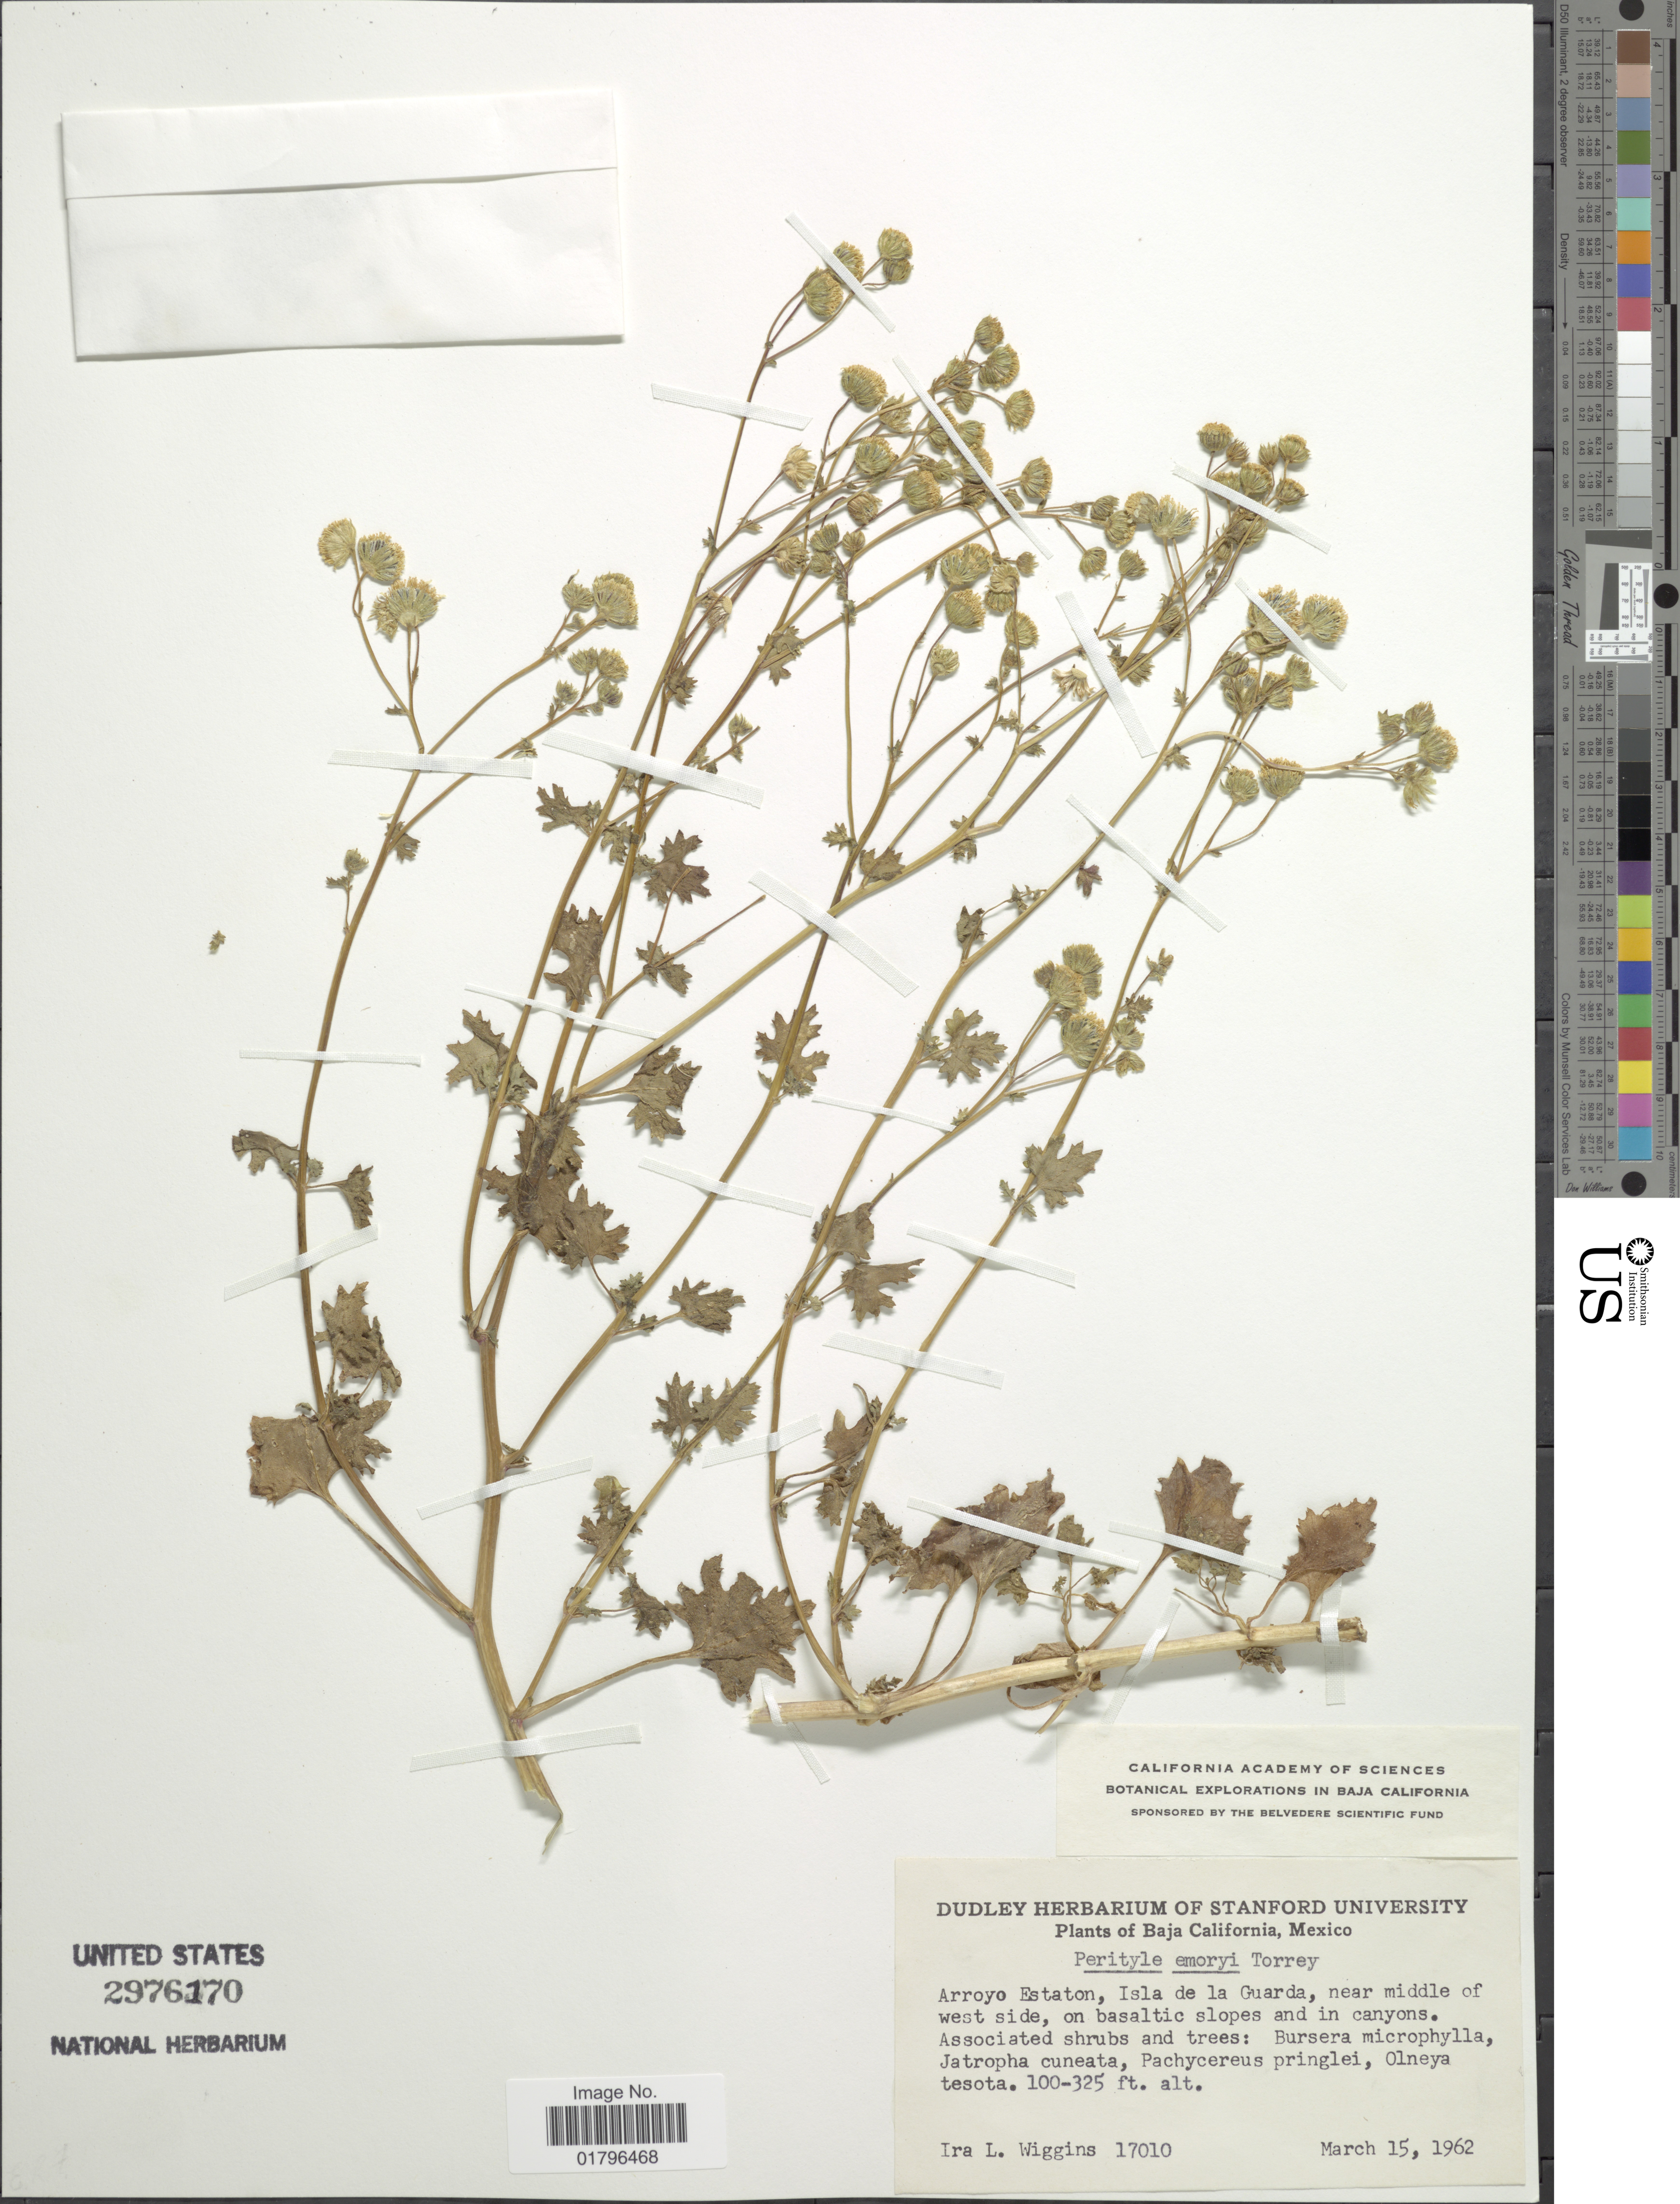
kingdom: Plantae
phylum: Tracheophyta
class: Magnoliopsida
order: Asterales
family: Asteraceae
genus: Perityle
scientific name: Perityle emoryi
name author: Torr.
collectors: I. L. Wiggins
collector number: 17010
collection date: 1962-03-15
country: Mexico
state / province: Baja California Sur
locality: Arroyo Estaton, Isla de La Guarda, near middle of west side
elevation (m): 30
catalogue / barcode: US 2976170